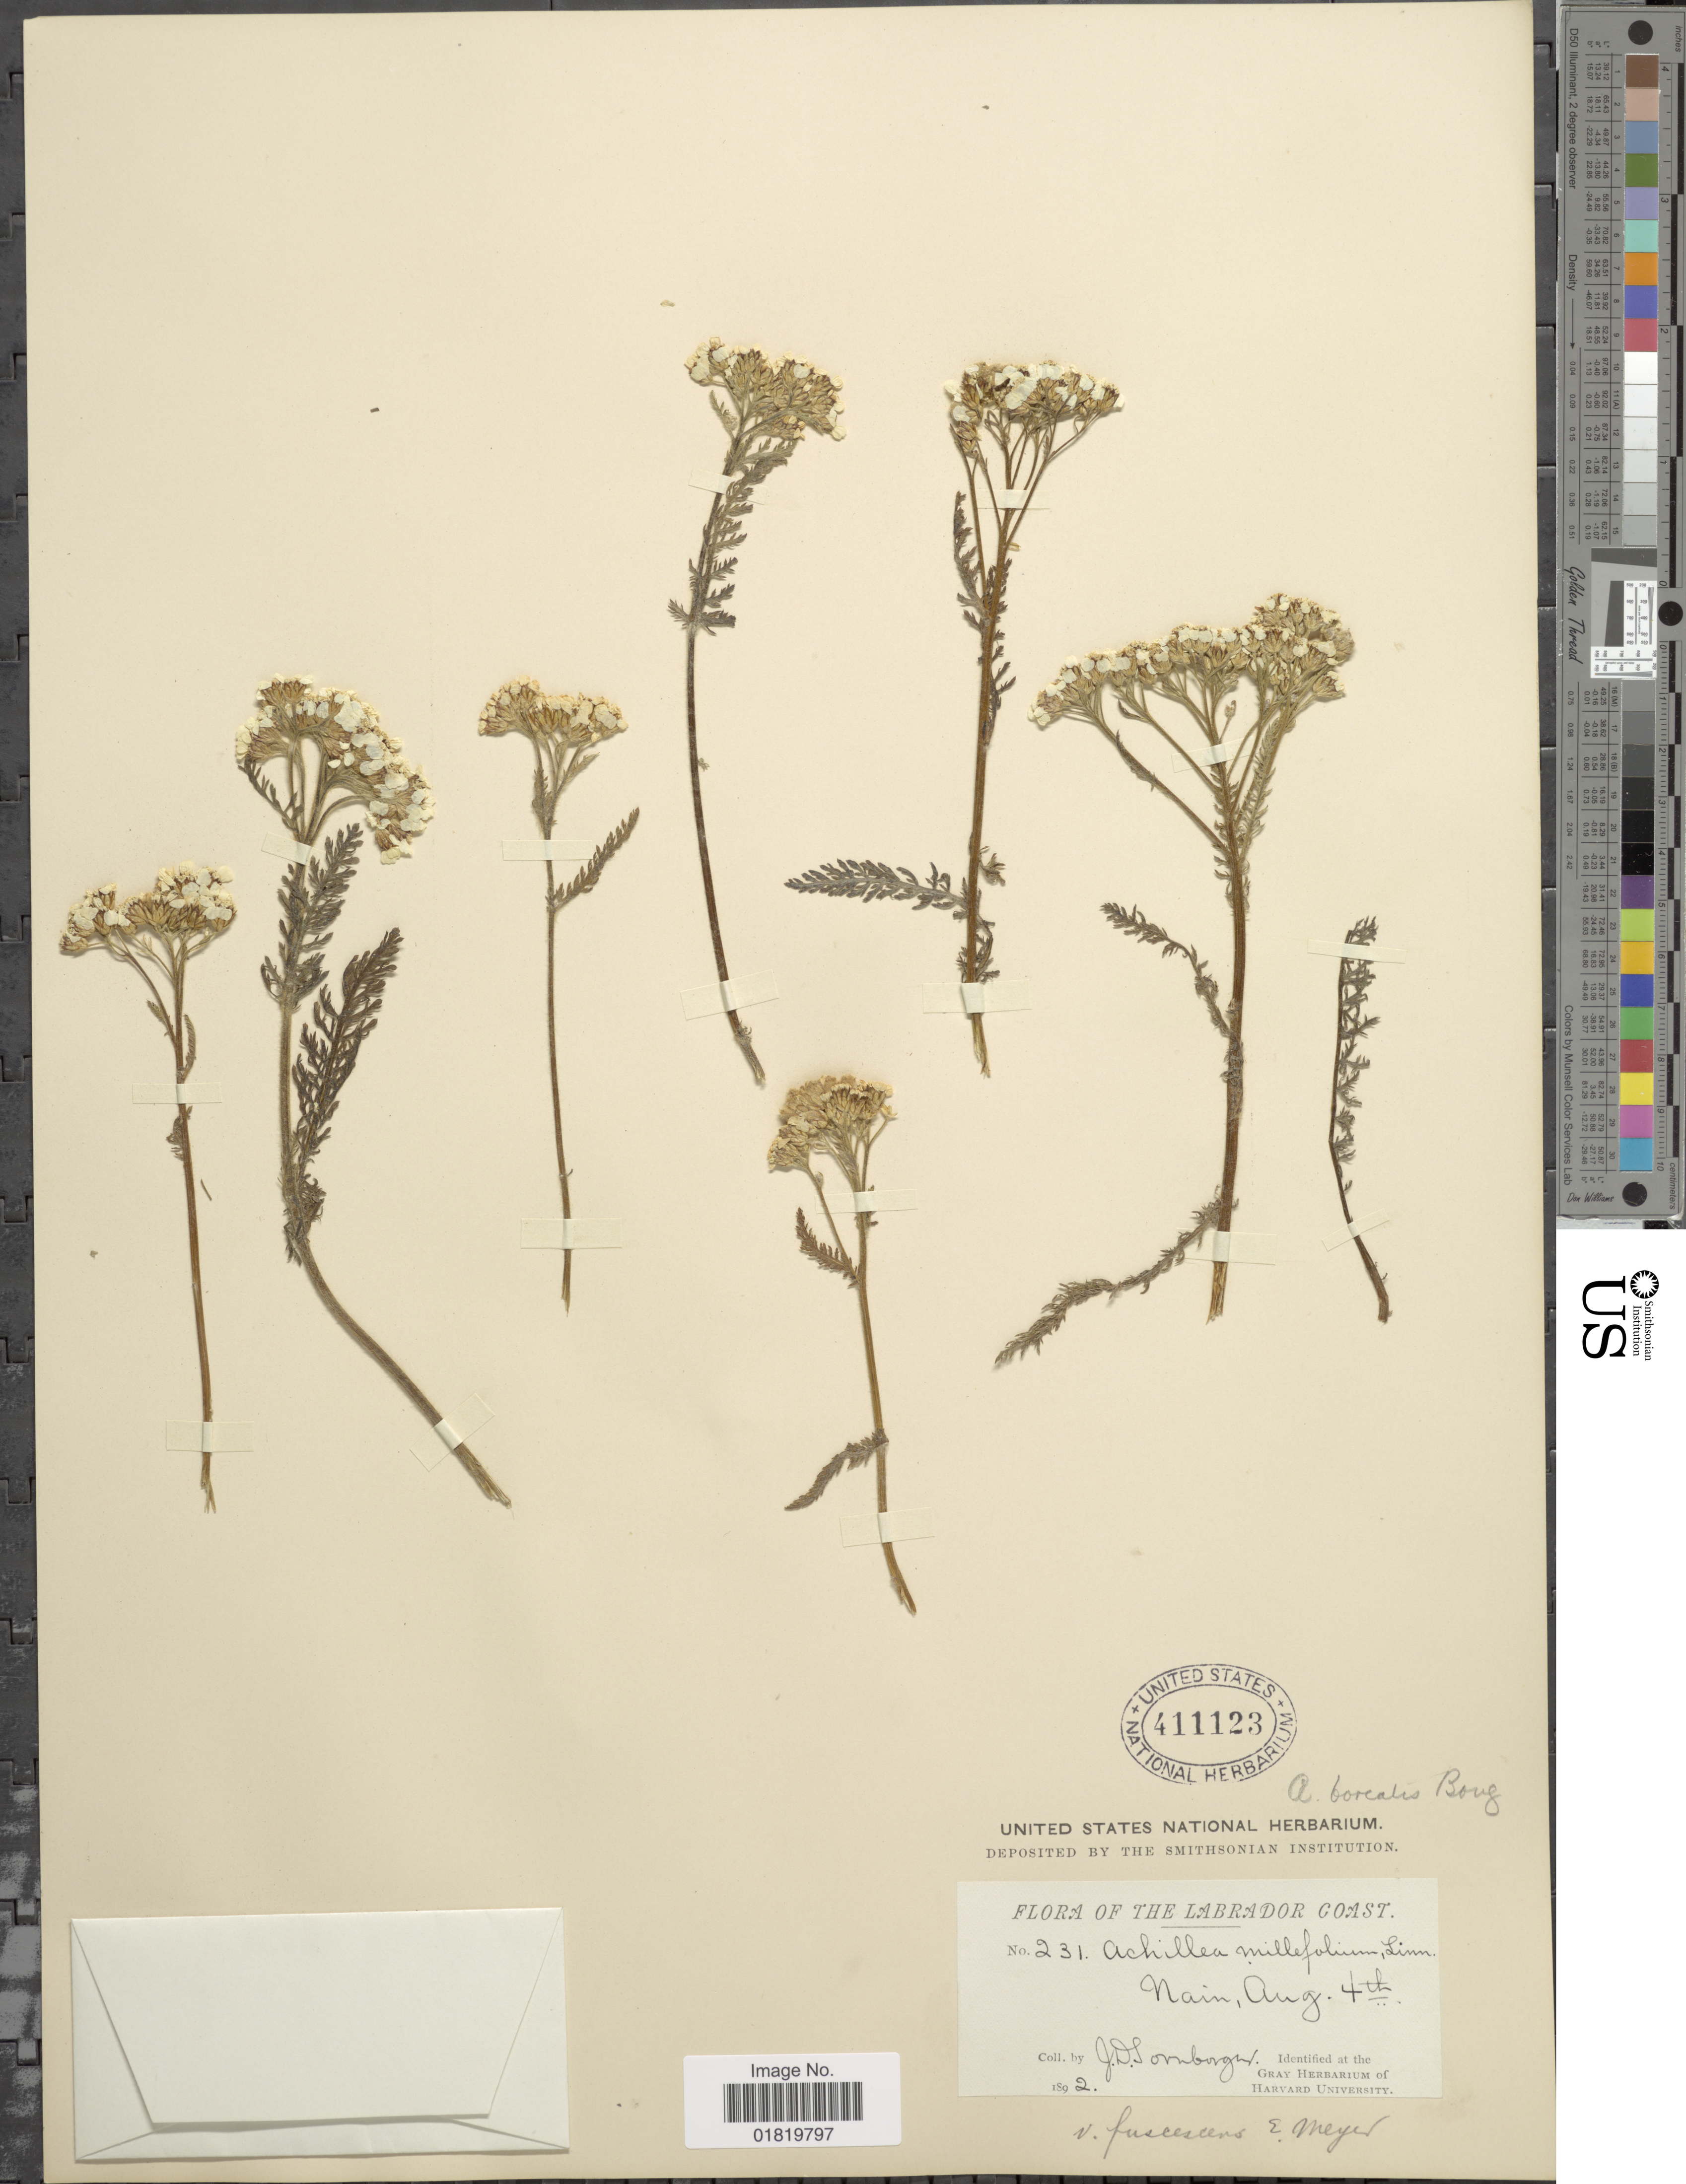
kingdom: Plantae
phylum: Tracheophyta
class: Magnoliopsida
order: Asterales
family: Asteraceae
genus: Achillea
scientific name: Achillea borealis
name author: Bong.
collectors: J. Sornborger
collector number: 231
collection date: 1892-08-04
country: Canada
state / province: Newfoundland and Labrador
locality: Labrador Coast. Nain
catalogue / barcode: US 411123